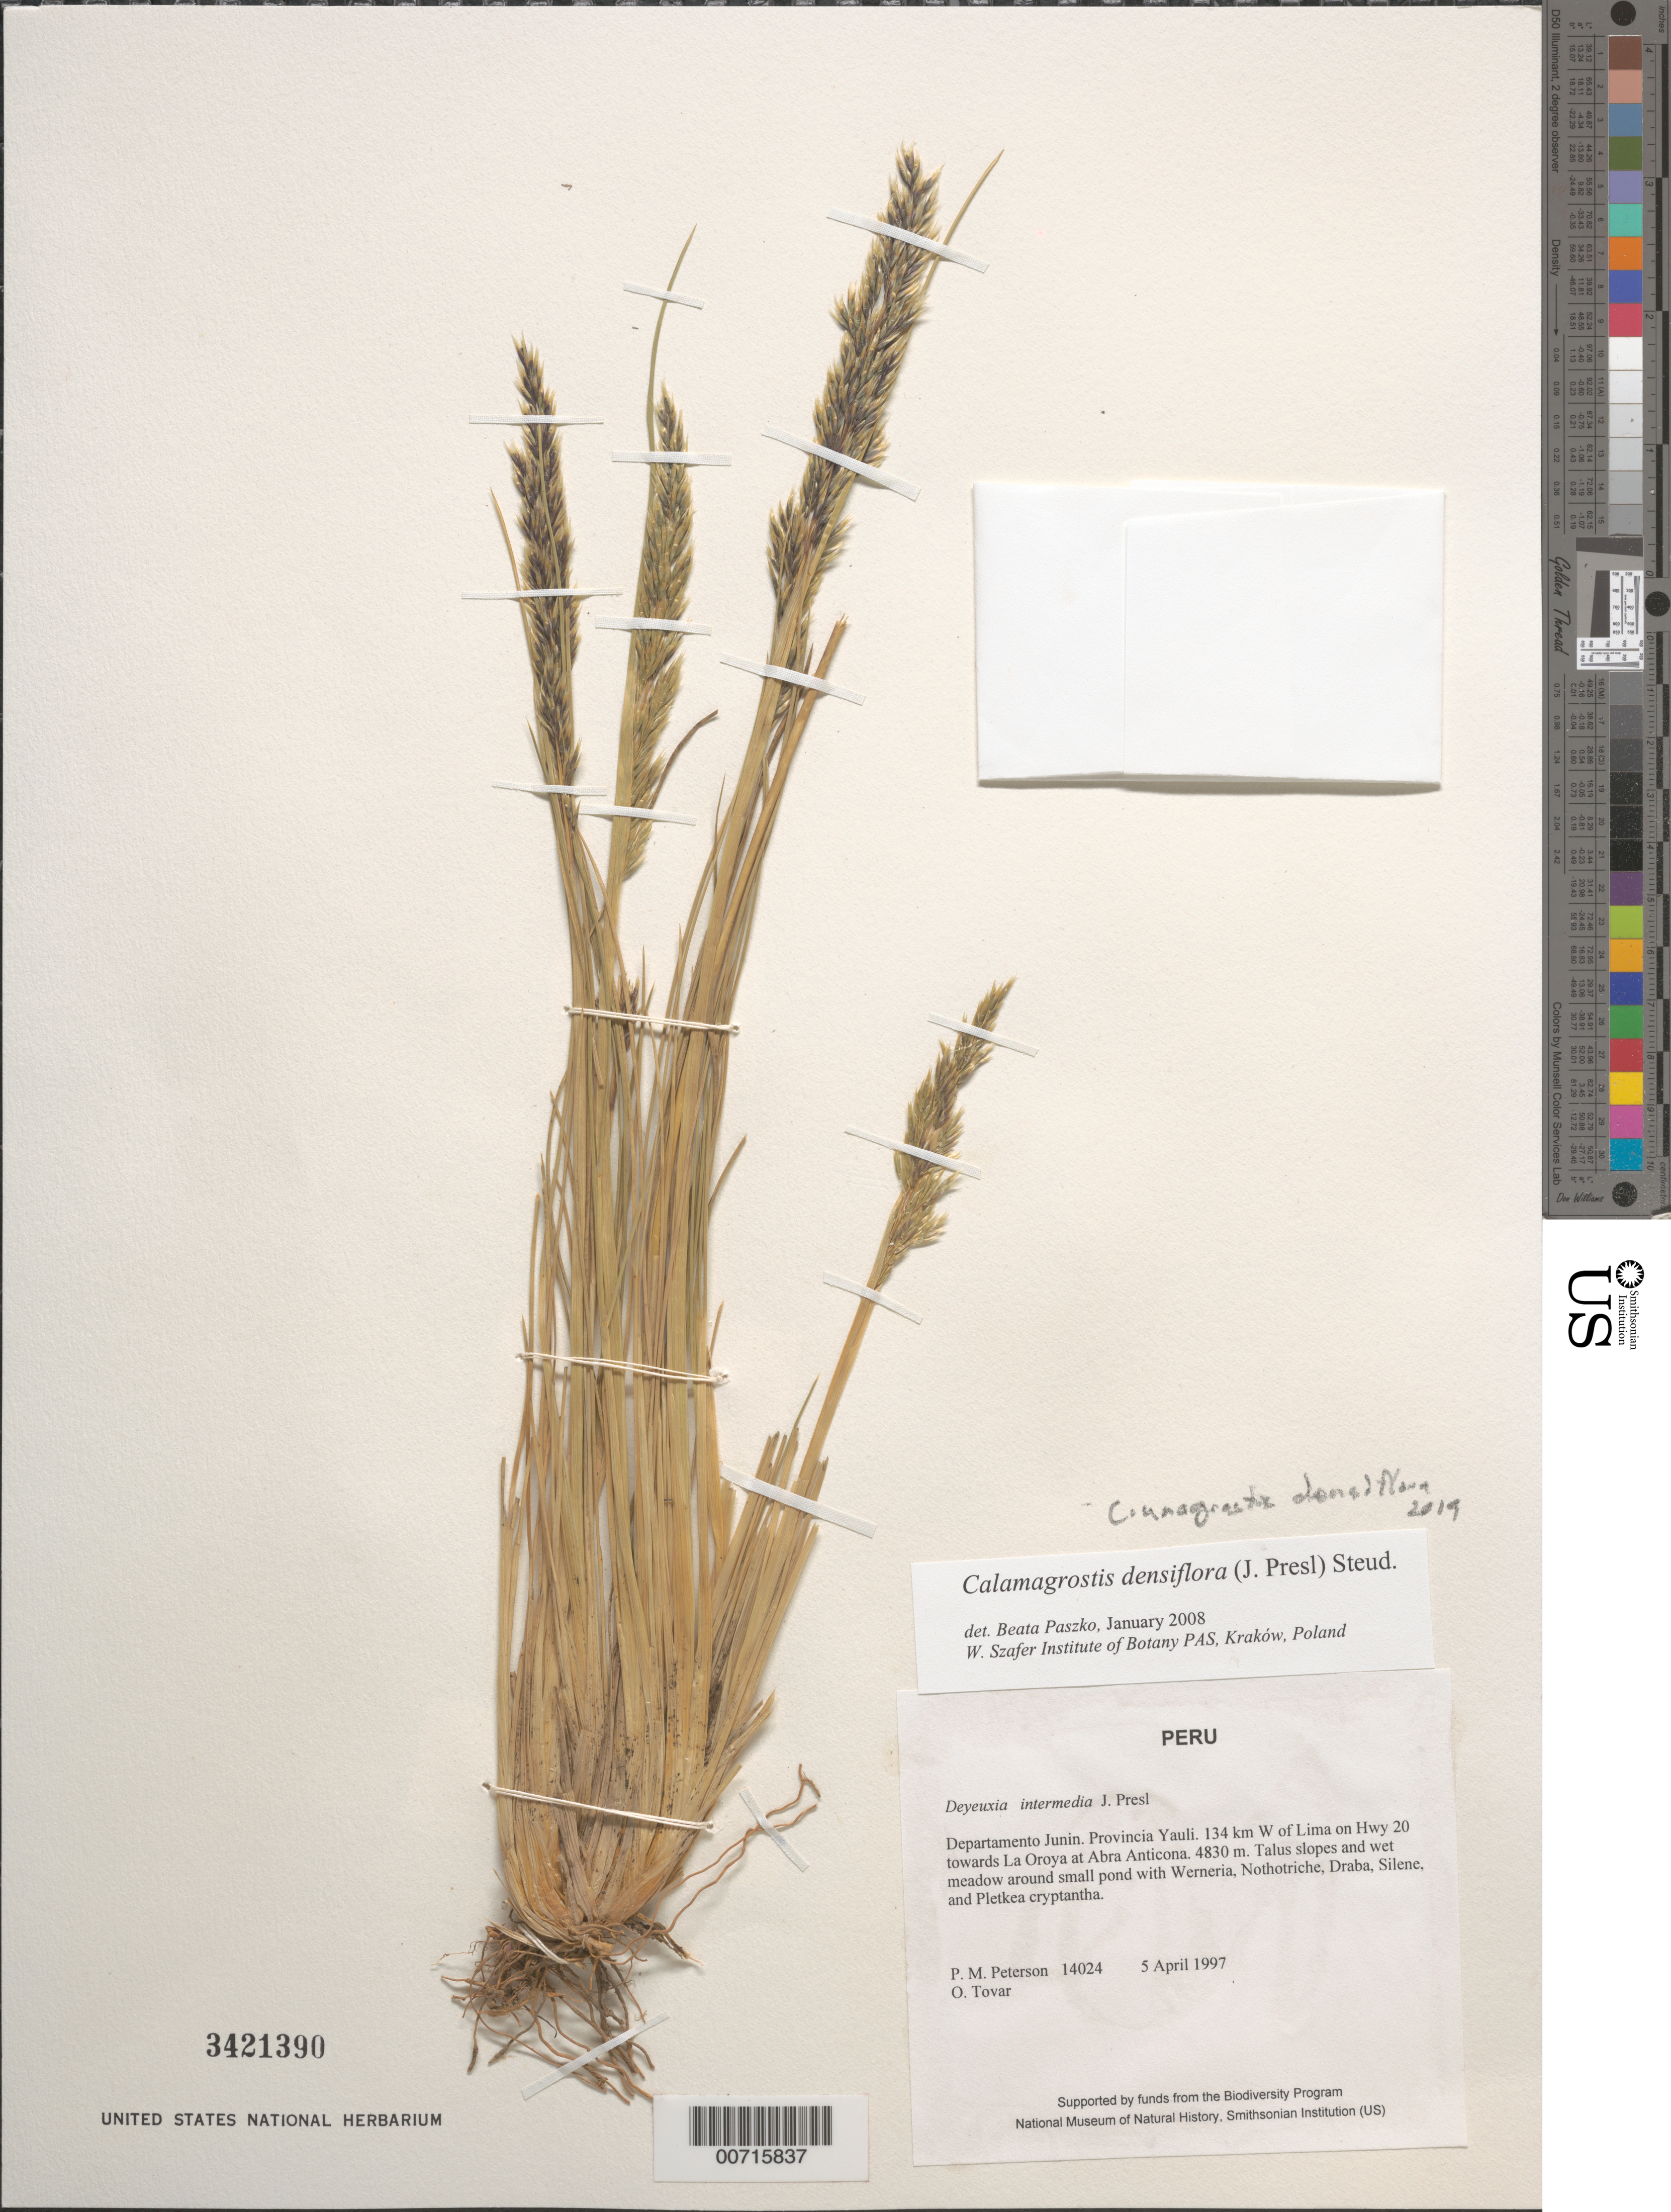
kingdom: Plantae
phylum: Tracheophyta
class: Liliopsida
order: Poales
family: Poaceae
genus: Cinnagrostis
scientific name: Cinnagrostis densiflora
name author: (J. Presl) P.M. Peterson et al.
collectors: P. M. Peterson & Ó. Tovar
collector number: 14024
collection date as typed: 05 Apr 1997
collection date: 1997-04-05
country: Peru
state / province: Junín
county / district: Yauli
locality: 134 km W of Lima on Hwy 20 towards La Oroya at Abra Anticona.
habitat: Talus slopes and wet meadow around small pond with Werneria, Nothotriche, Draba, Silene, and Pletkea cryptantha.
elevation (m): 4830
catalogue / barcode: US 3421390